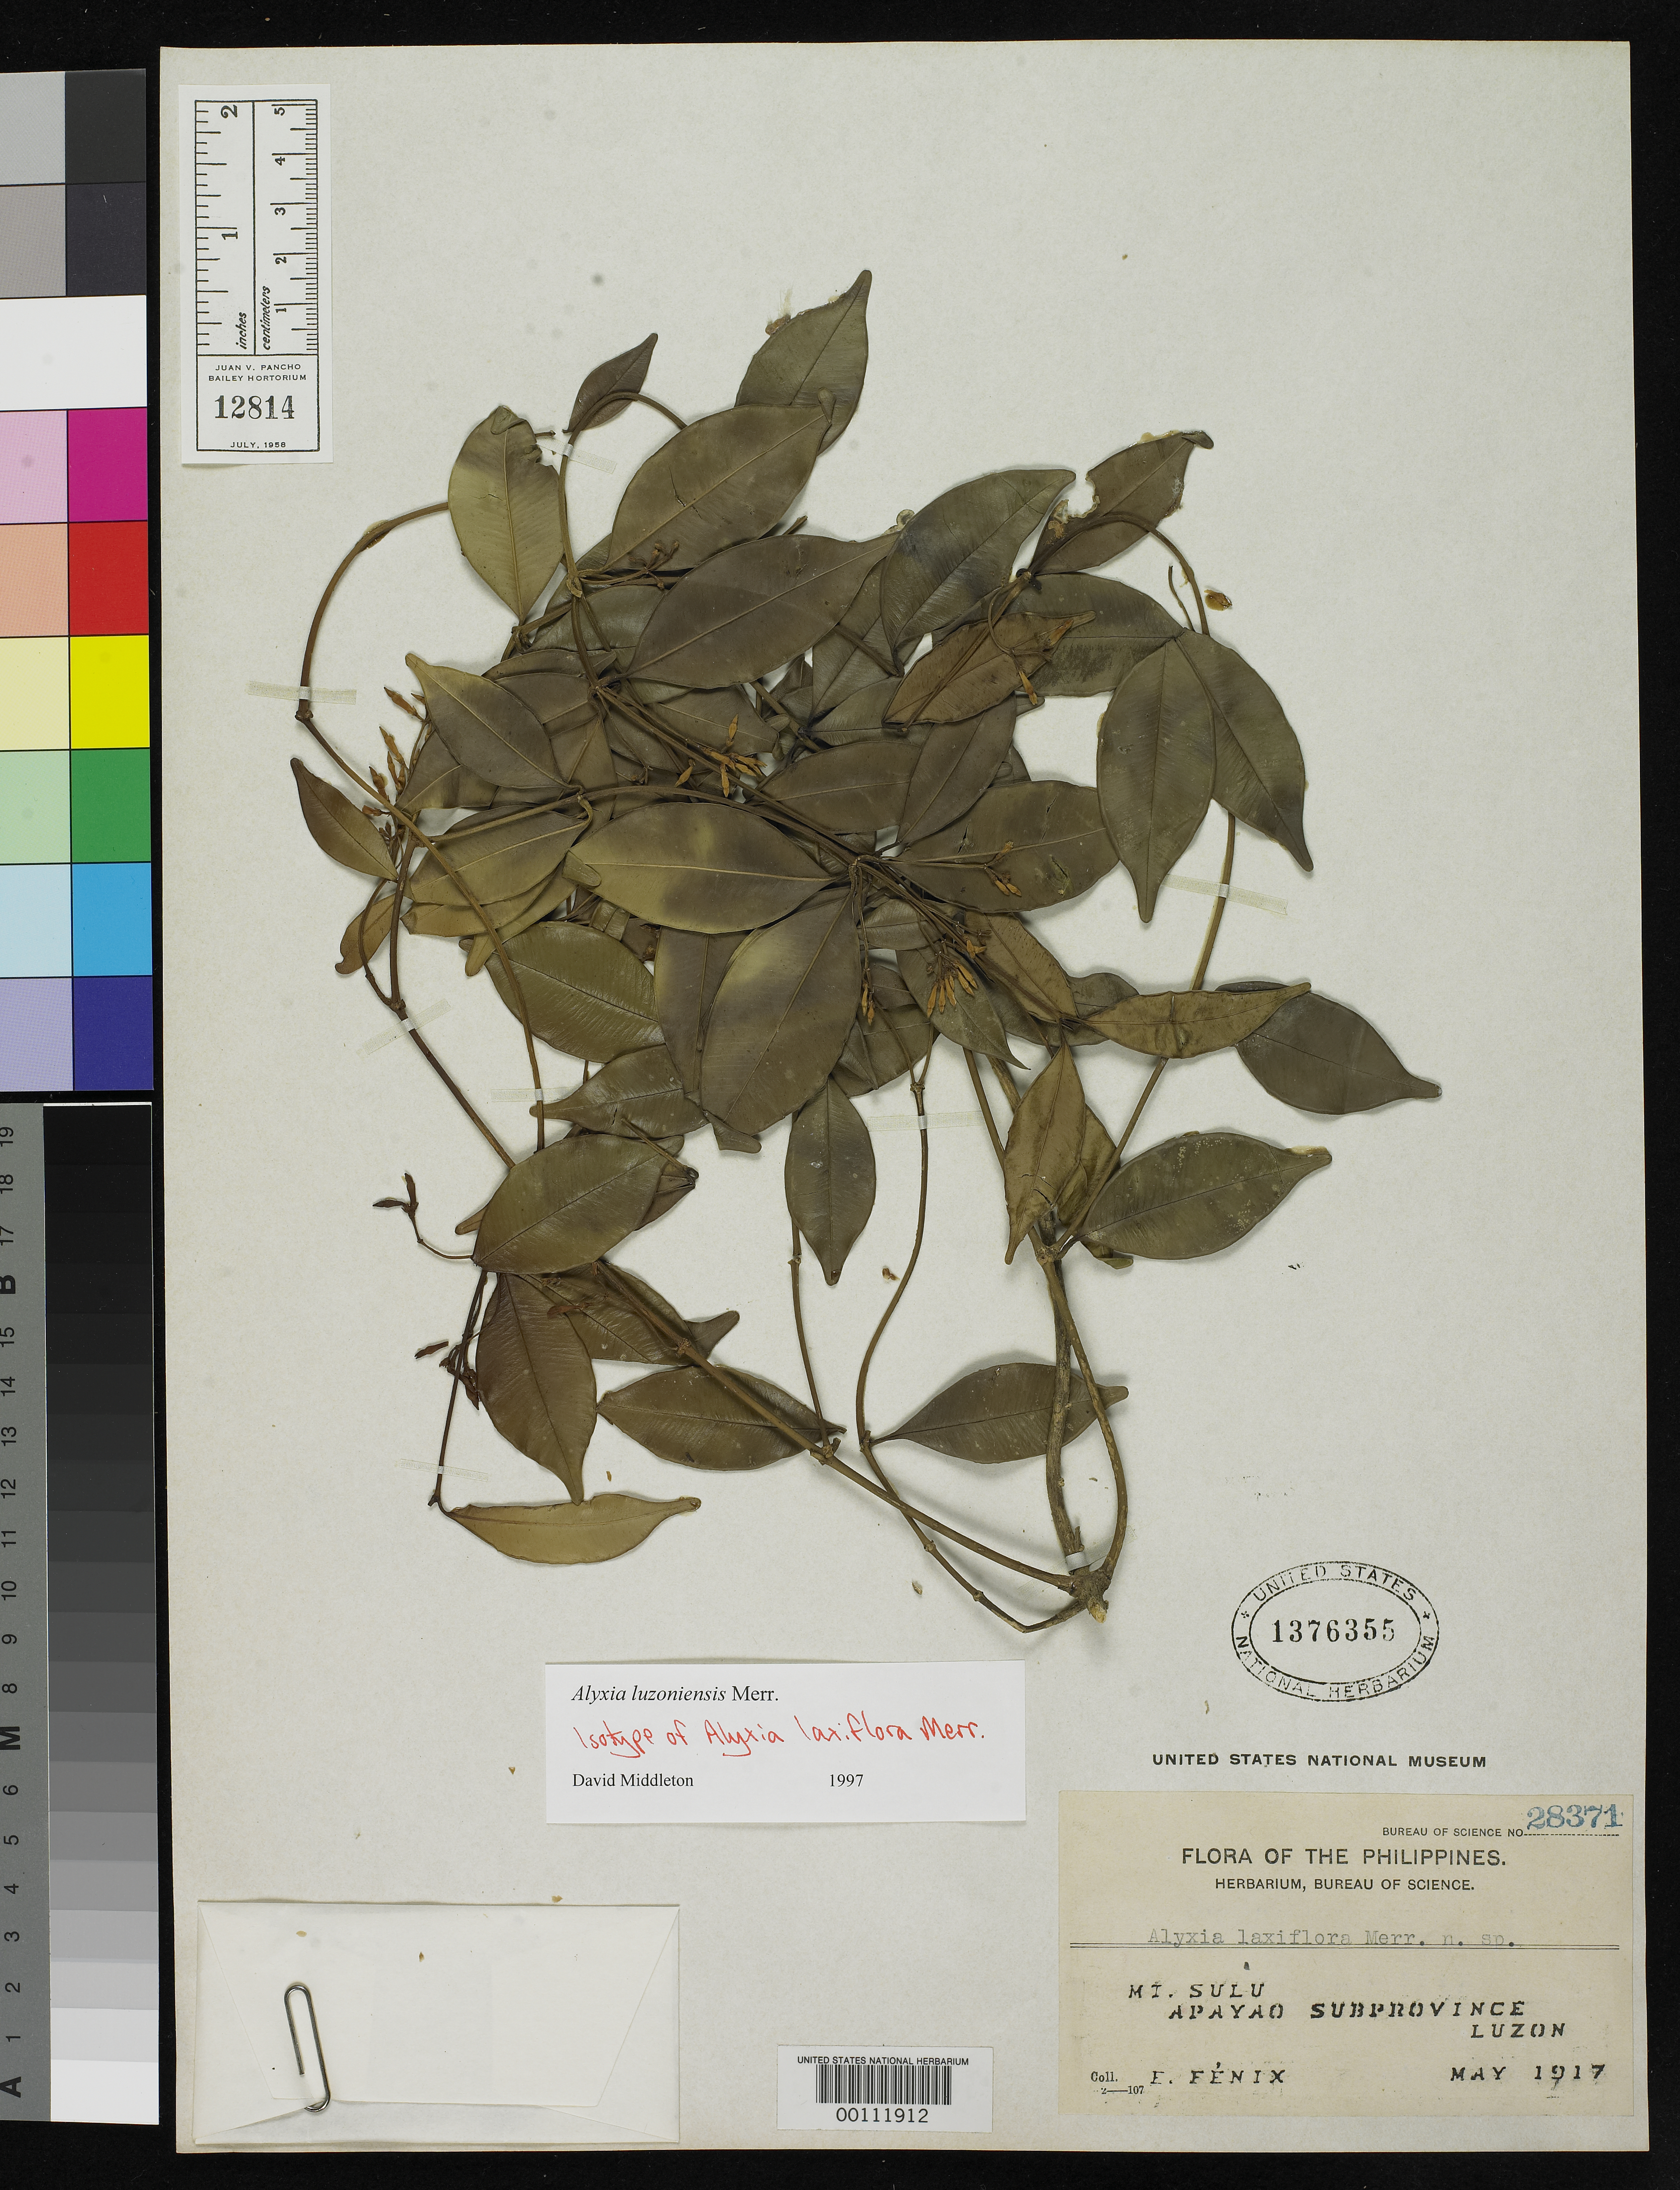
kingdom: Plantae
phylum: Tracheophyta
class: Magnoliopsida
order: Gentianales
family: Apocynaceae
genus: Alyxia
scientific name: Alyxia laxiflora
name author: Merr.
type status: Isotype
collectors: E. Fénix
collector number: Bur. Sci. 28371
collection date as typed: May 1917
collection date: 1917-05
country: Philippines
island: Luzon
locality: Apayao Subdist. Mt. Sulu.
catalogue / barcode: US 1376355